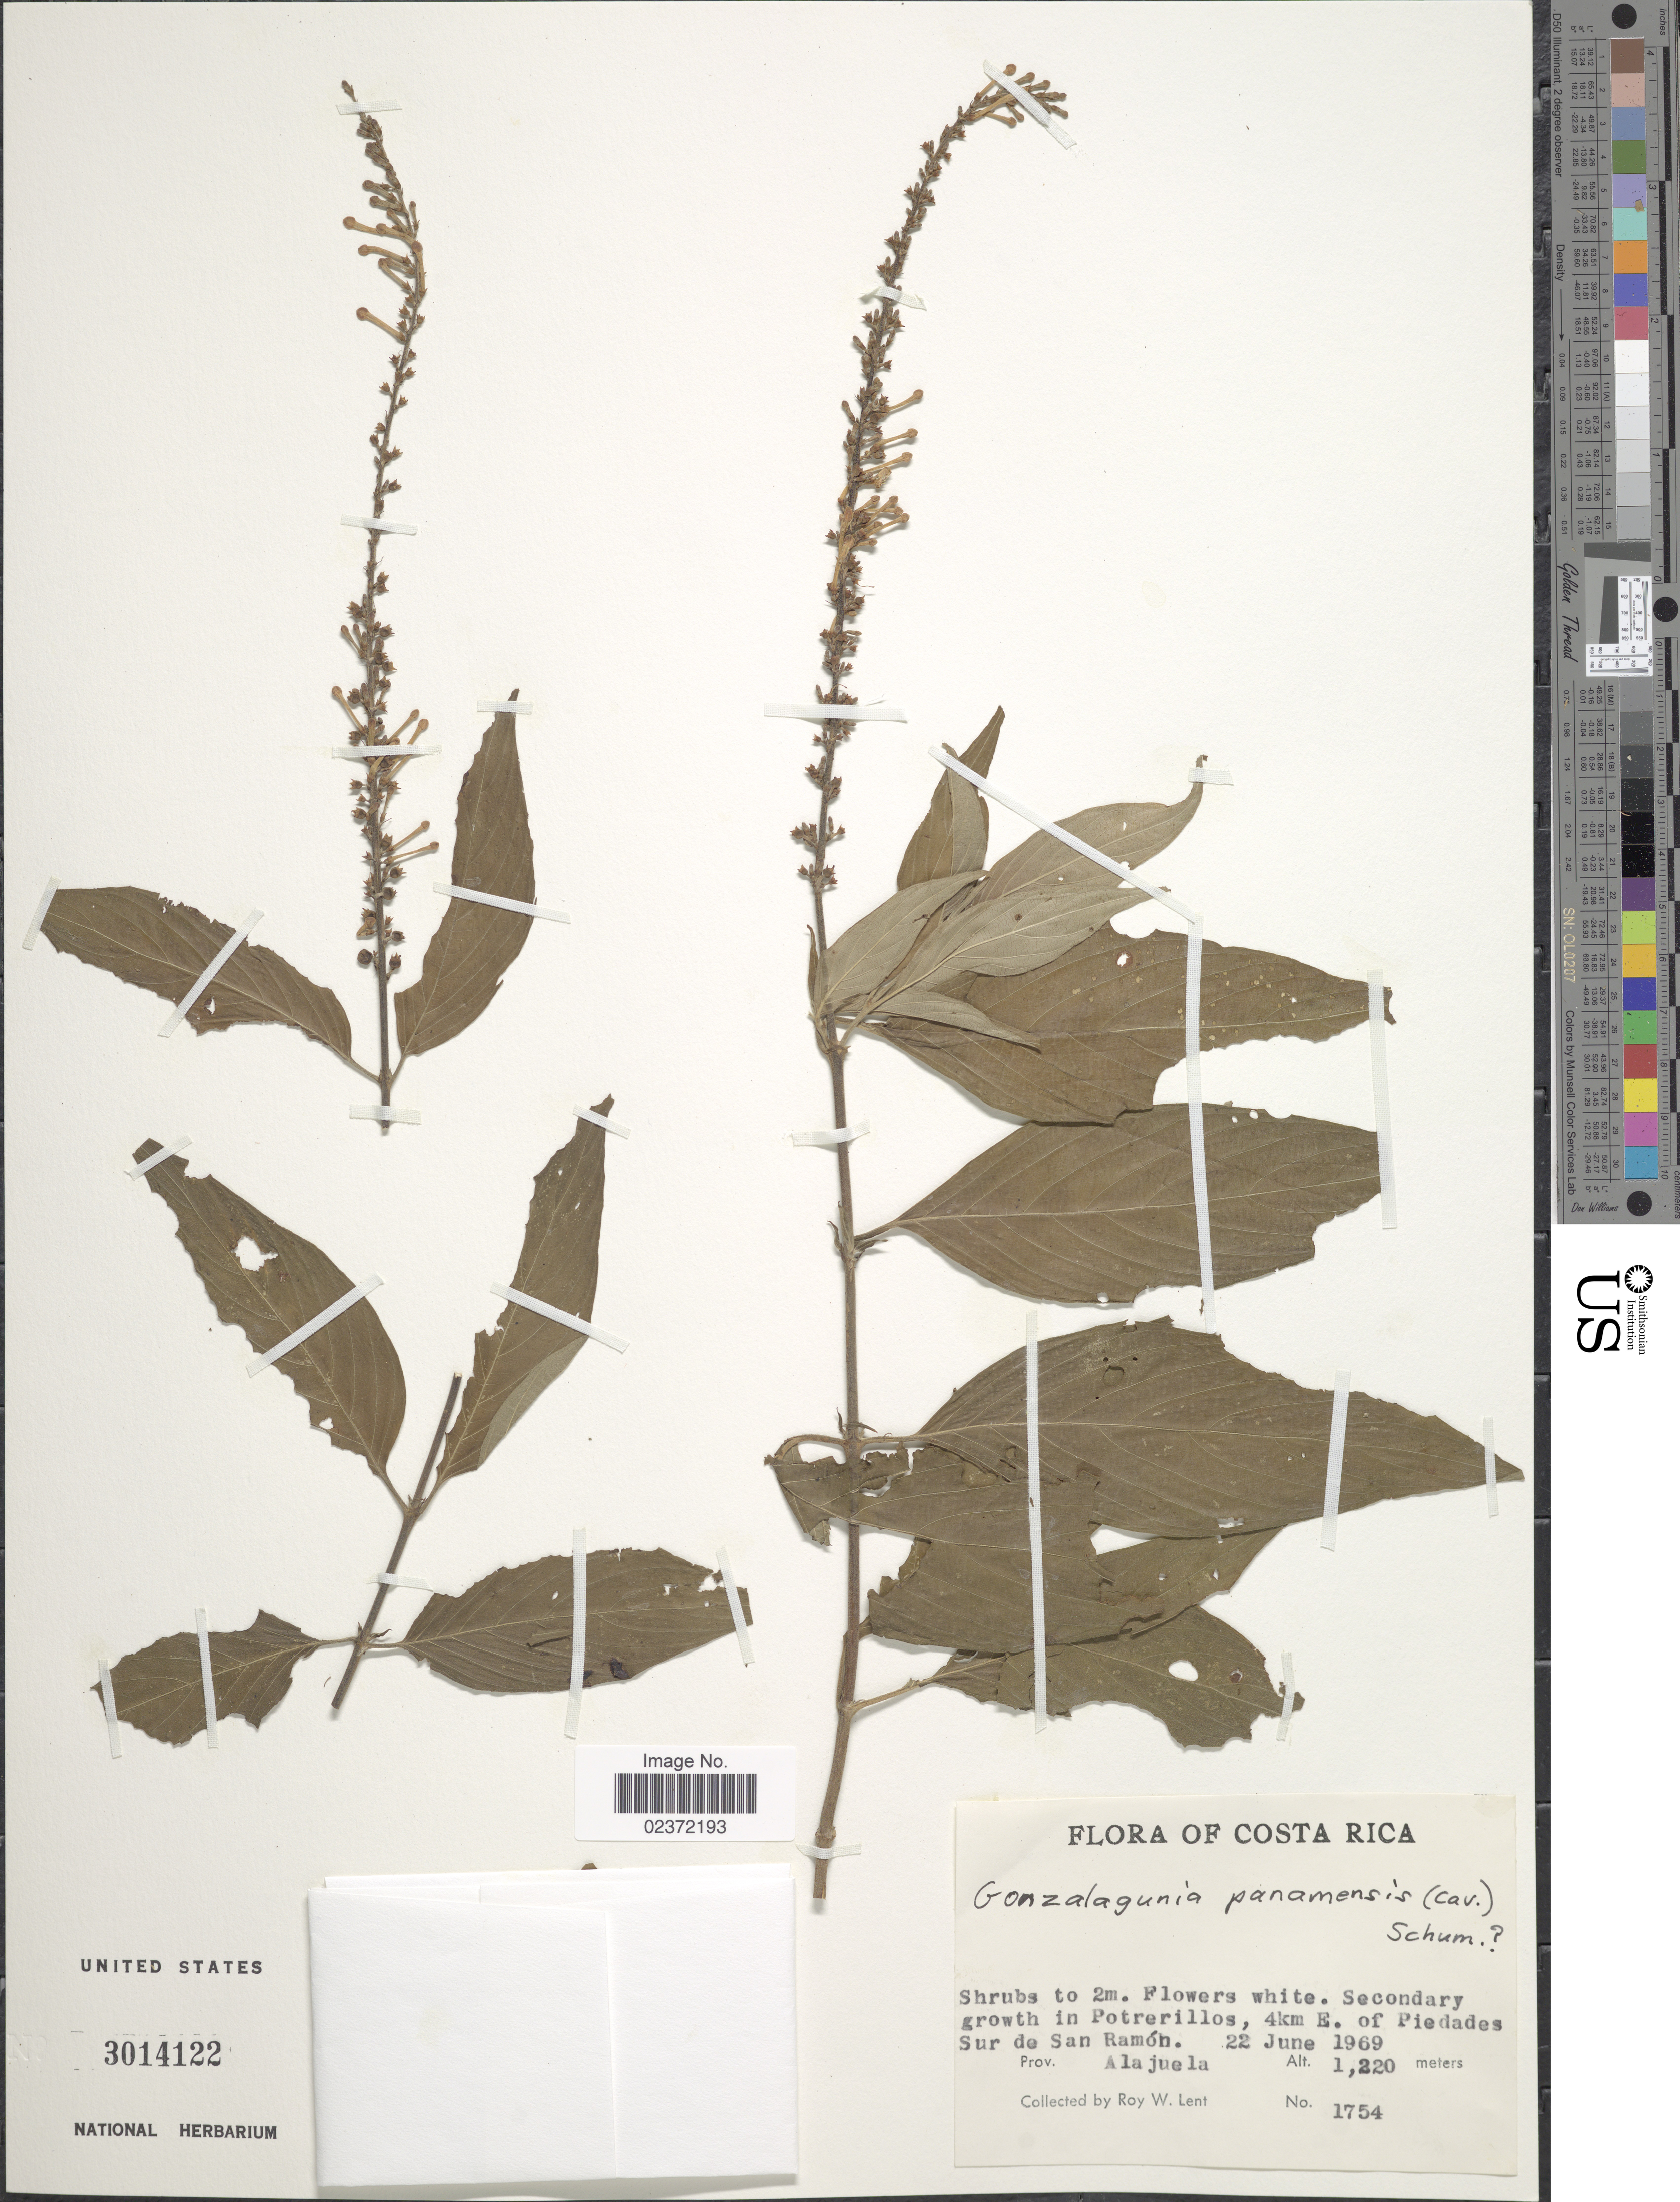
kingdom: Plantae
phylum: Tracheophyta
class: Magnoliopsida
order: Gentianales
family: Rubiaceae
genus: Gonzalagunia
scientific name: Gonzalagunia panamensis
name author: (Cav.) K. Schum.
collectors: R. W. Lent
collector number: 1754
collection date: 1969-06-22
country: Costa Rica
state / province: Alajuela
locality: in Potrerillos, 4km E. of Piedades Sur de San Ramon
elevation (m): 1220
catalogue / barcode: US 3014122